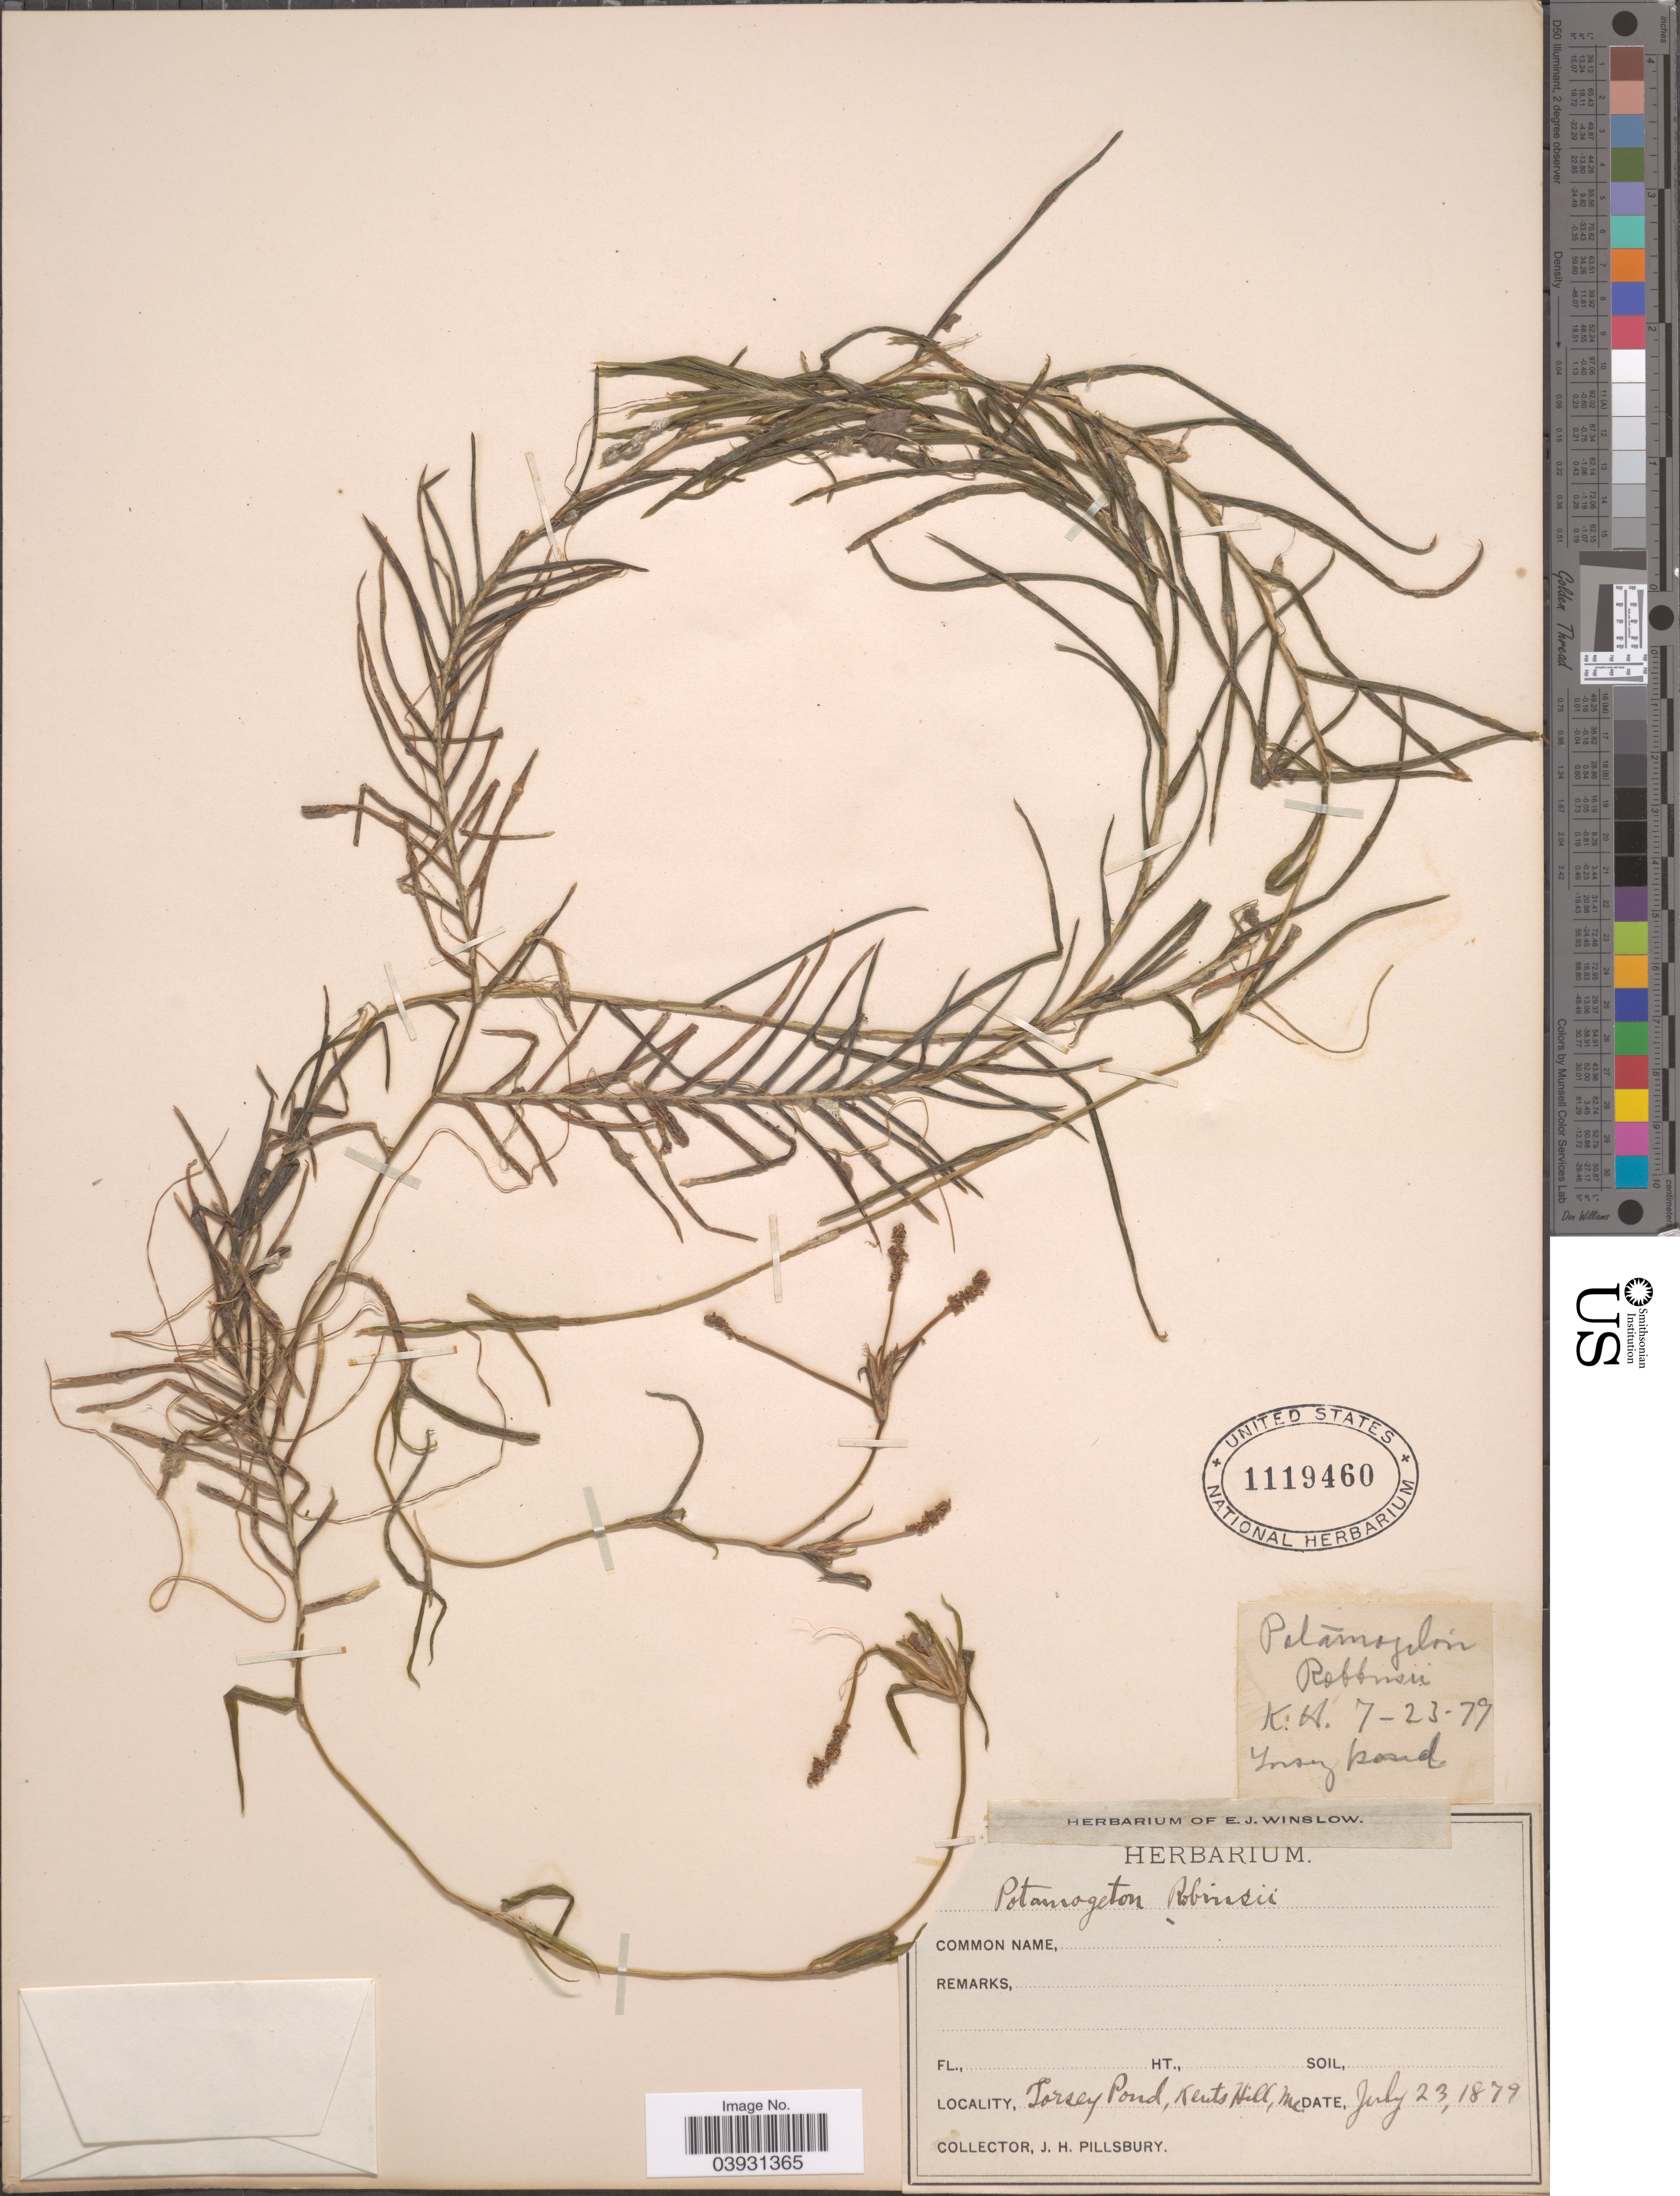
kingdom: Plantae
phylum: Tracheophyta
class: Liliopsida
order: Alismatales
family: Potamogetonaceae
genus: Potamogeton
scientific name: Potamogeton robbinsii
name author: Oakes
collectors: J. Pillsbury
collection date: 1879-07-23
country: United States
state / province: Maine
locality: Torsey Pond, Kents Hill.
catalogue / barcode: US 1119460